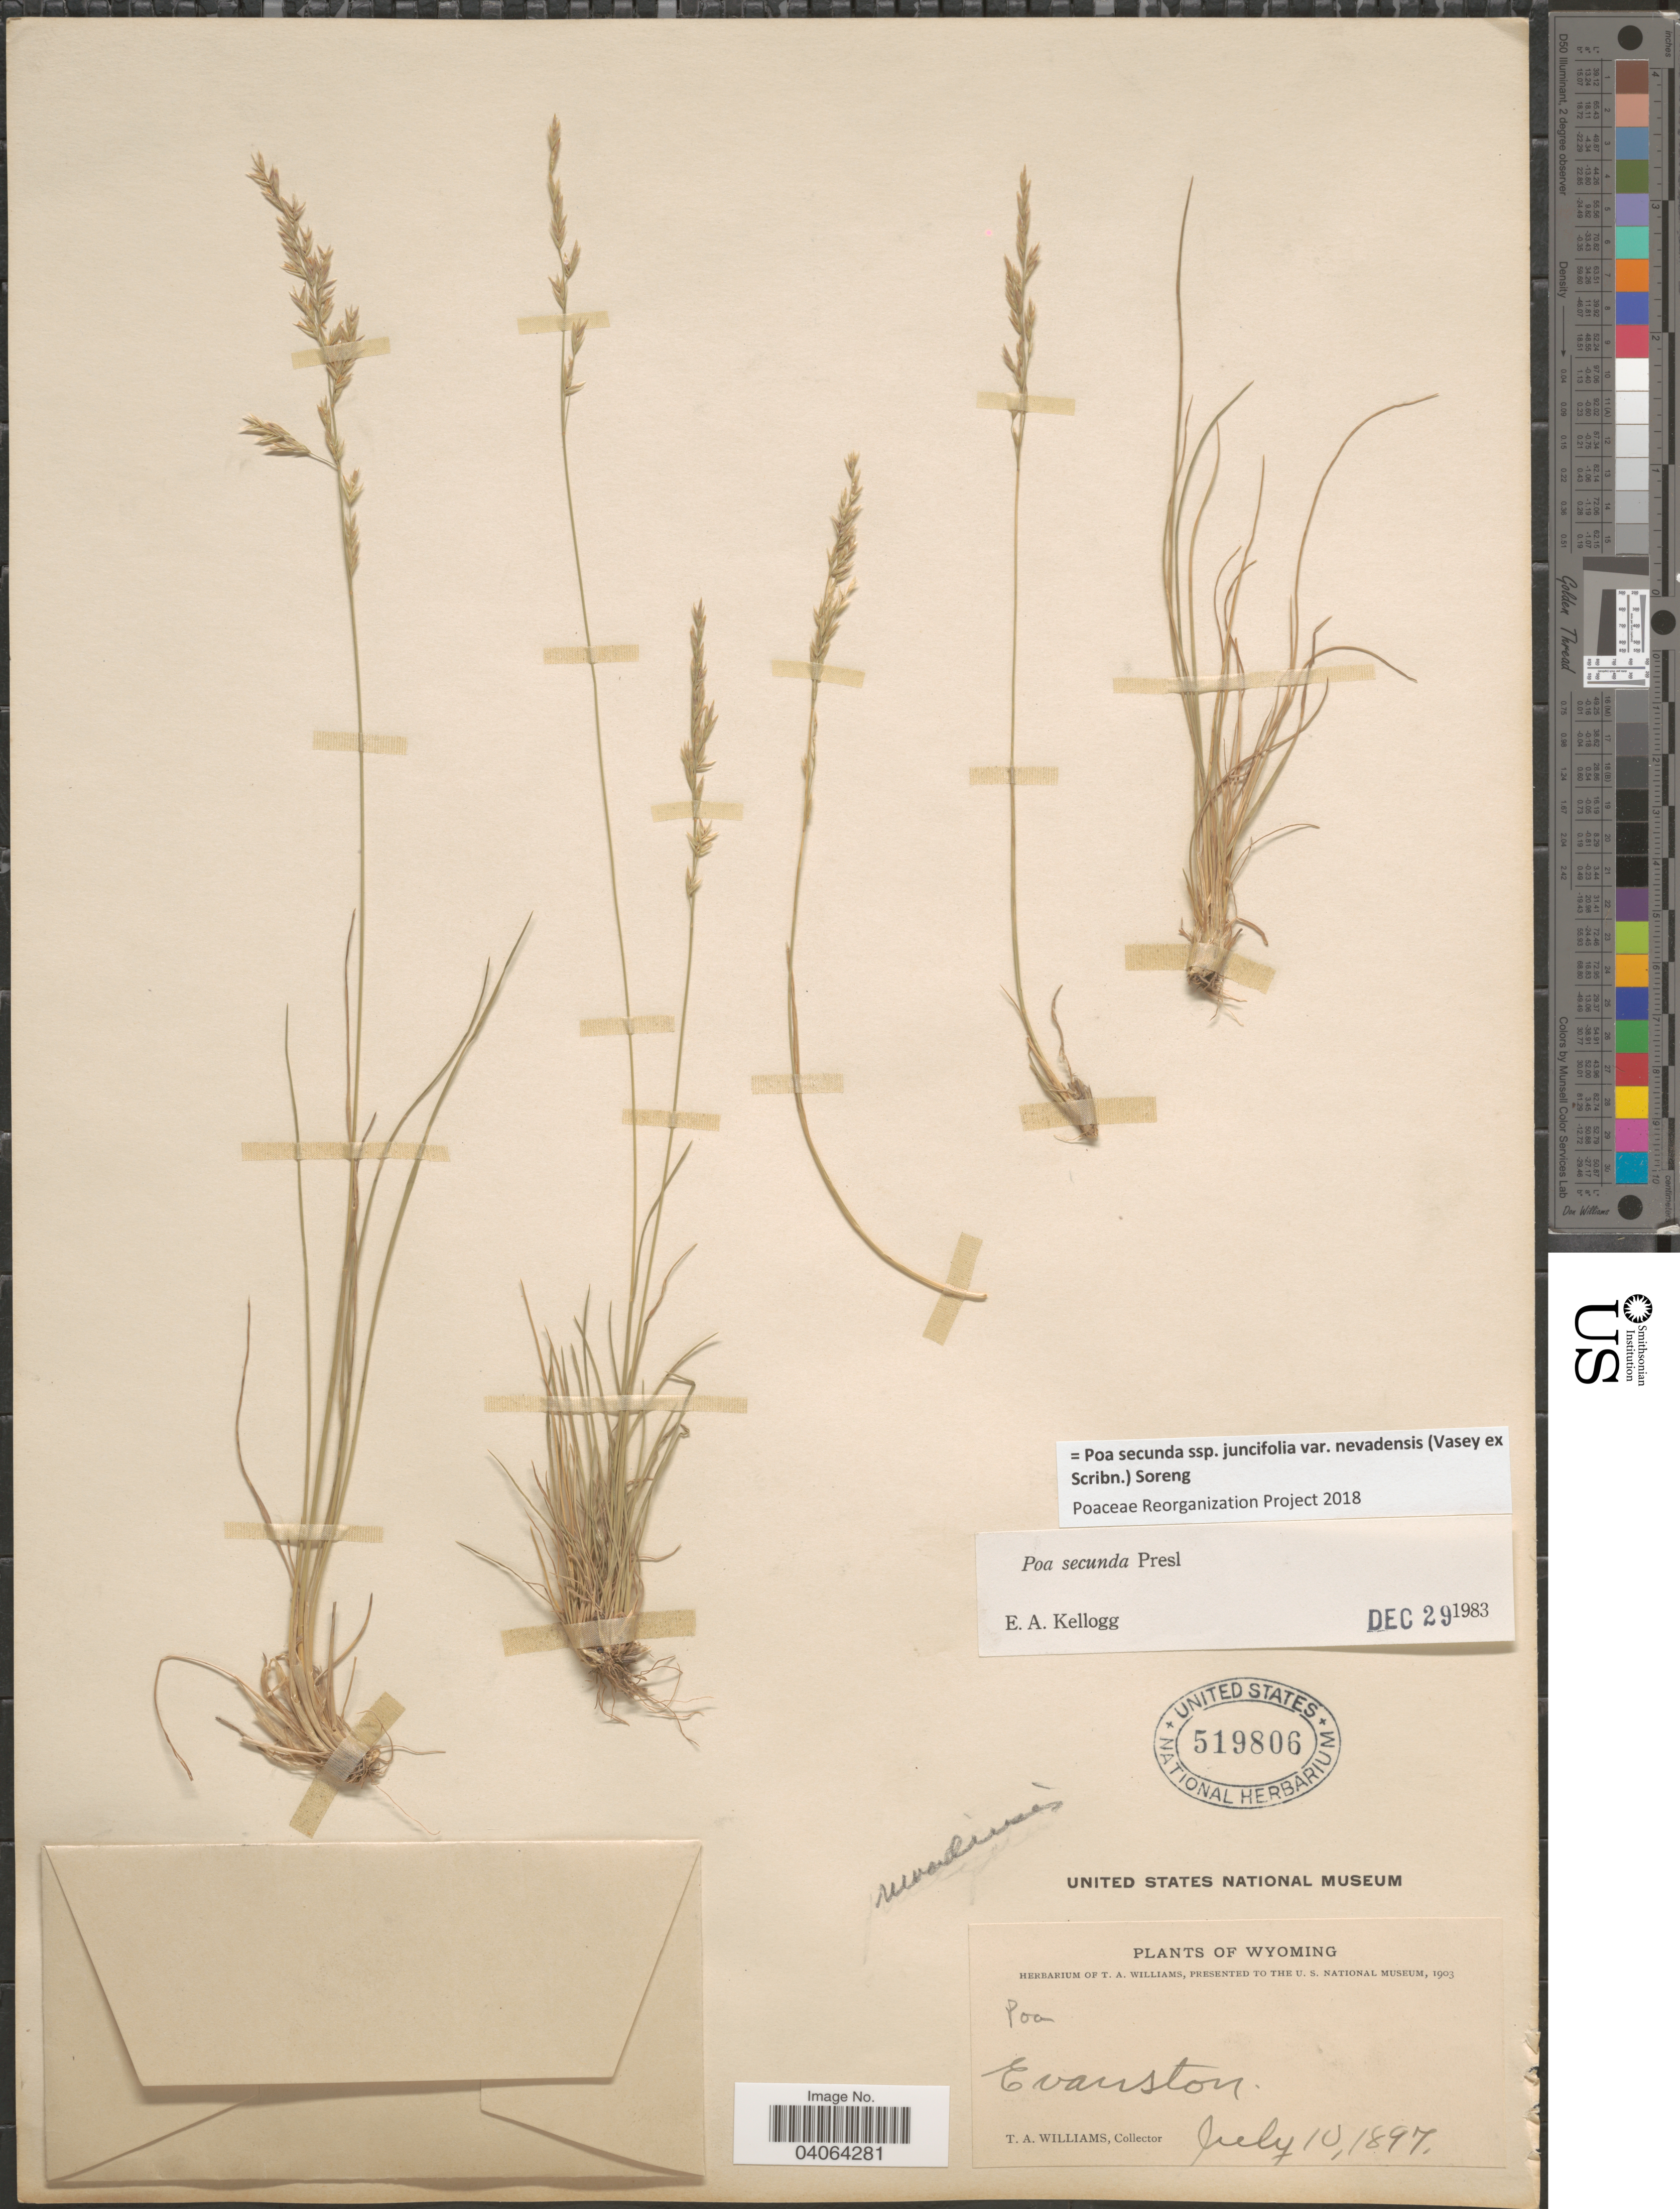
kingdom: Plantae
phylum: Tracheophyta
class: Liliopsida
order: Poales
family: Poaceae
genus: Poa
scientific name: Poa secunda subsp. juncifolia var. nevadensis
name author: (Vasey ex Scribn.) Soreng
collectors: T. Williams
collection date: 1897-07-10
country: United States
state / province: Wyoming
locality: Evanston.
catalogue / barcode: US 519806